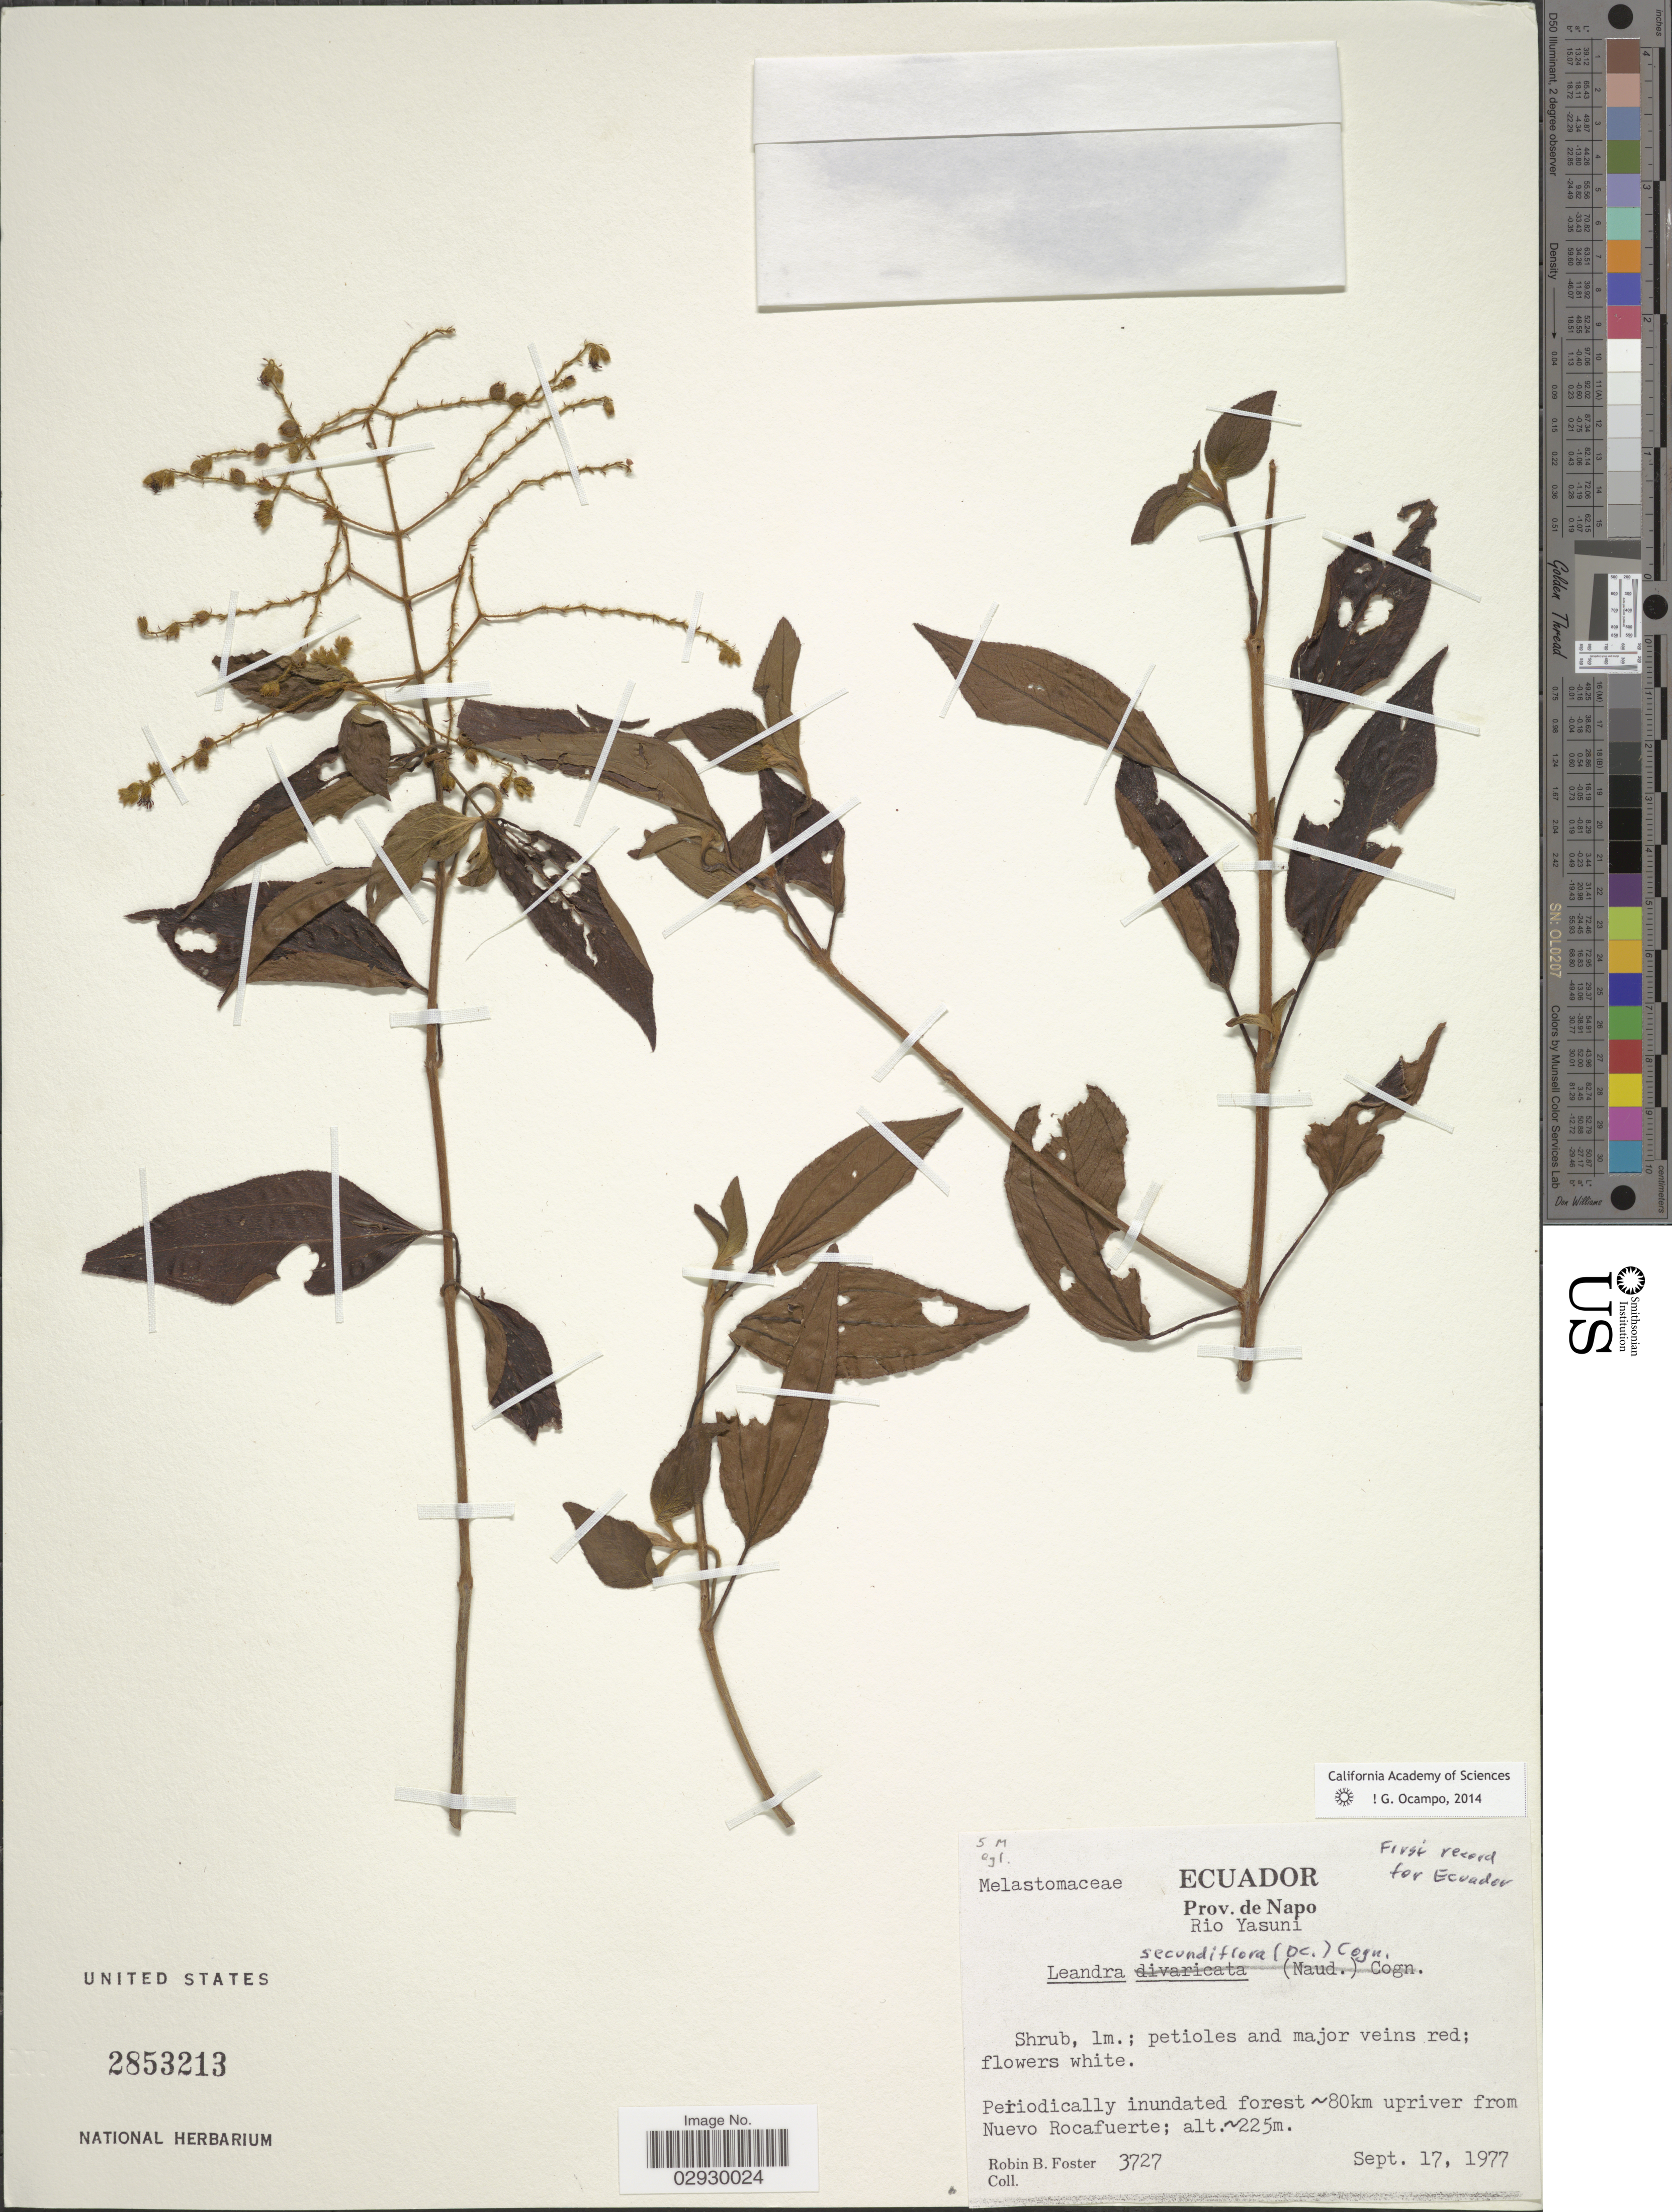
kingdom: Plantae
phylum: Tracheophyta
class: Magnoliopsida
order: Myrtales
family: Melastomataceae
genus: Leandra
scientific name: Leandra secundiflora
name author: (DC.) Cogn.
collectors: R. B. Foster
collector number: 3727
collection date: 1977-09-17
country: Ecuador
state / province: Napo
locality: Rio Yasuni, 80km upriver from Nuevo Rocafuerte.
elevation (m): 225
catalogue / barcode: US 2853213